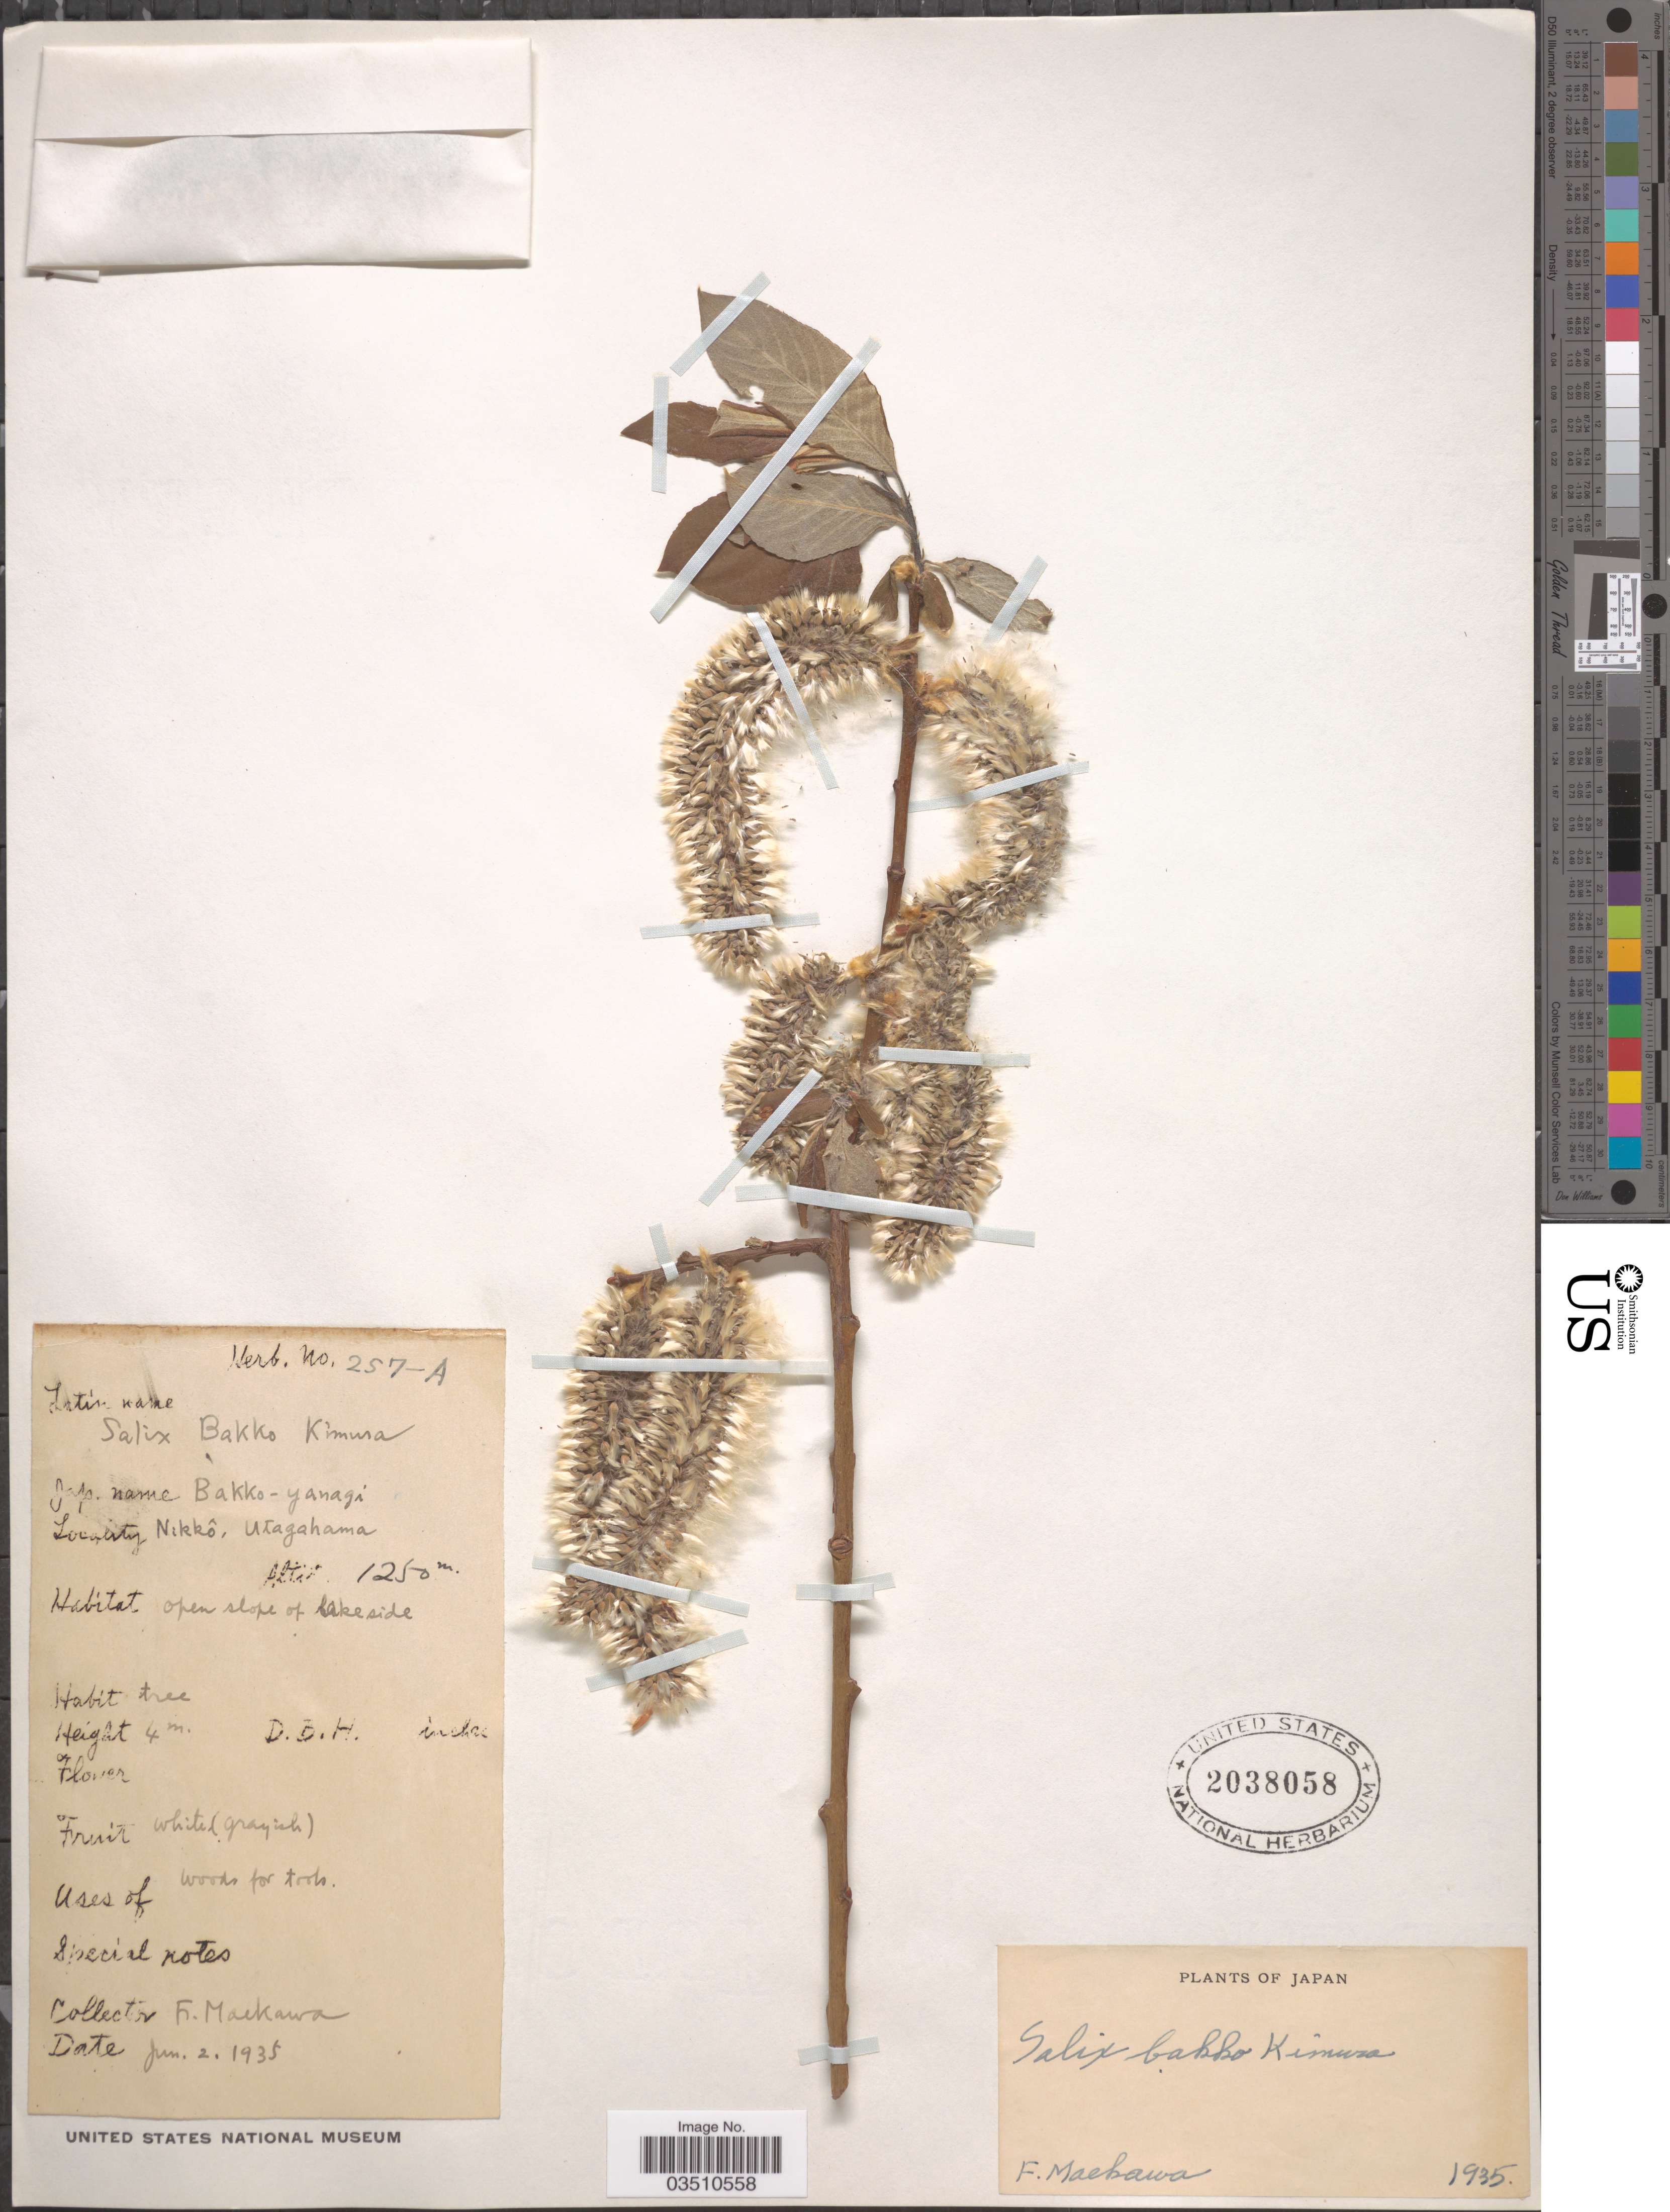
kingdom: Plantae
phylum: Tracheophyta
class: Magnoliopsida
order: Malpighiales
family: Salicaceae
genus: Salix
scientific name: Salix bakko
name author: Kimura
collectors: F. Maekawa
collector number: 257-A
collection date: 1935-06-02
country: Japan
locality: Nikkô, Utagahama.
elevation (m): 1250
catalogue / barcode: US 2038058